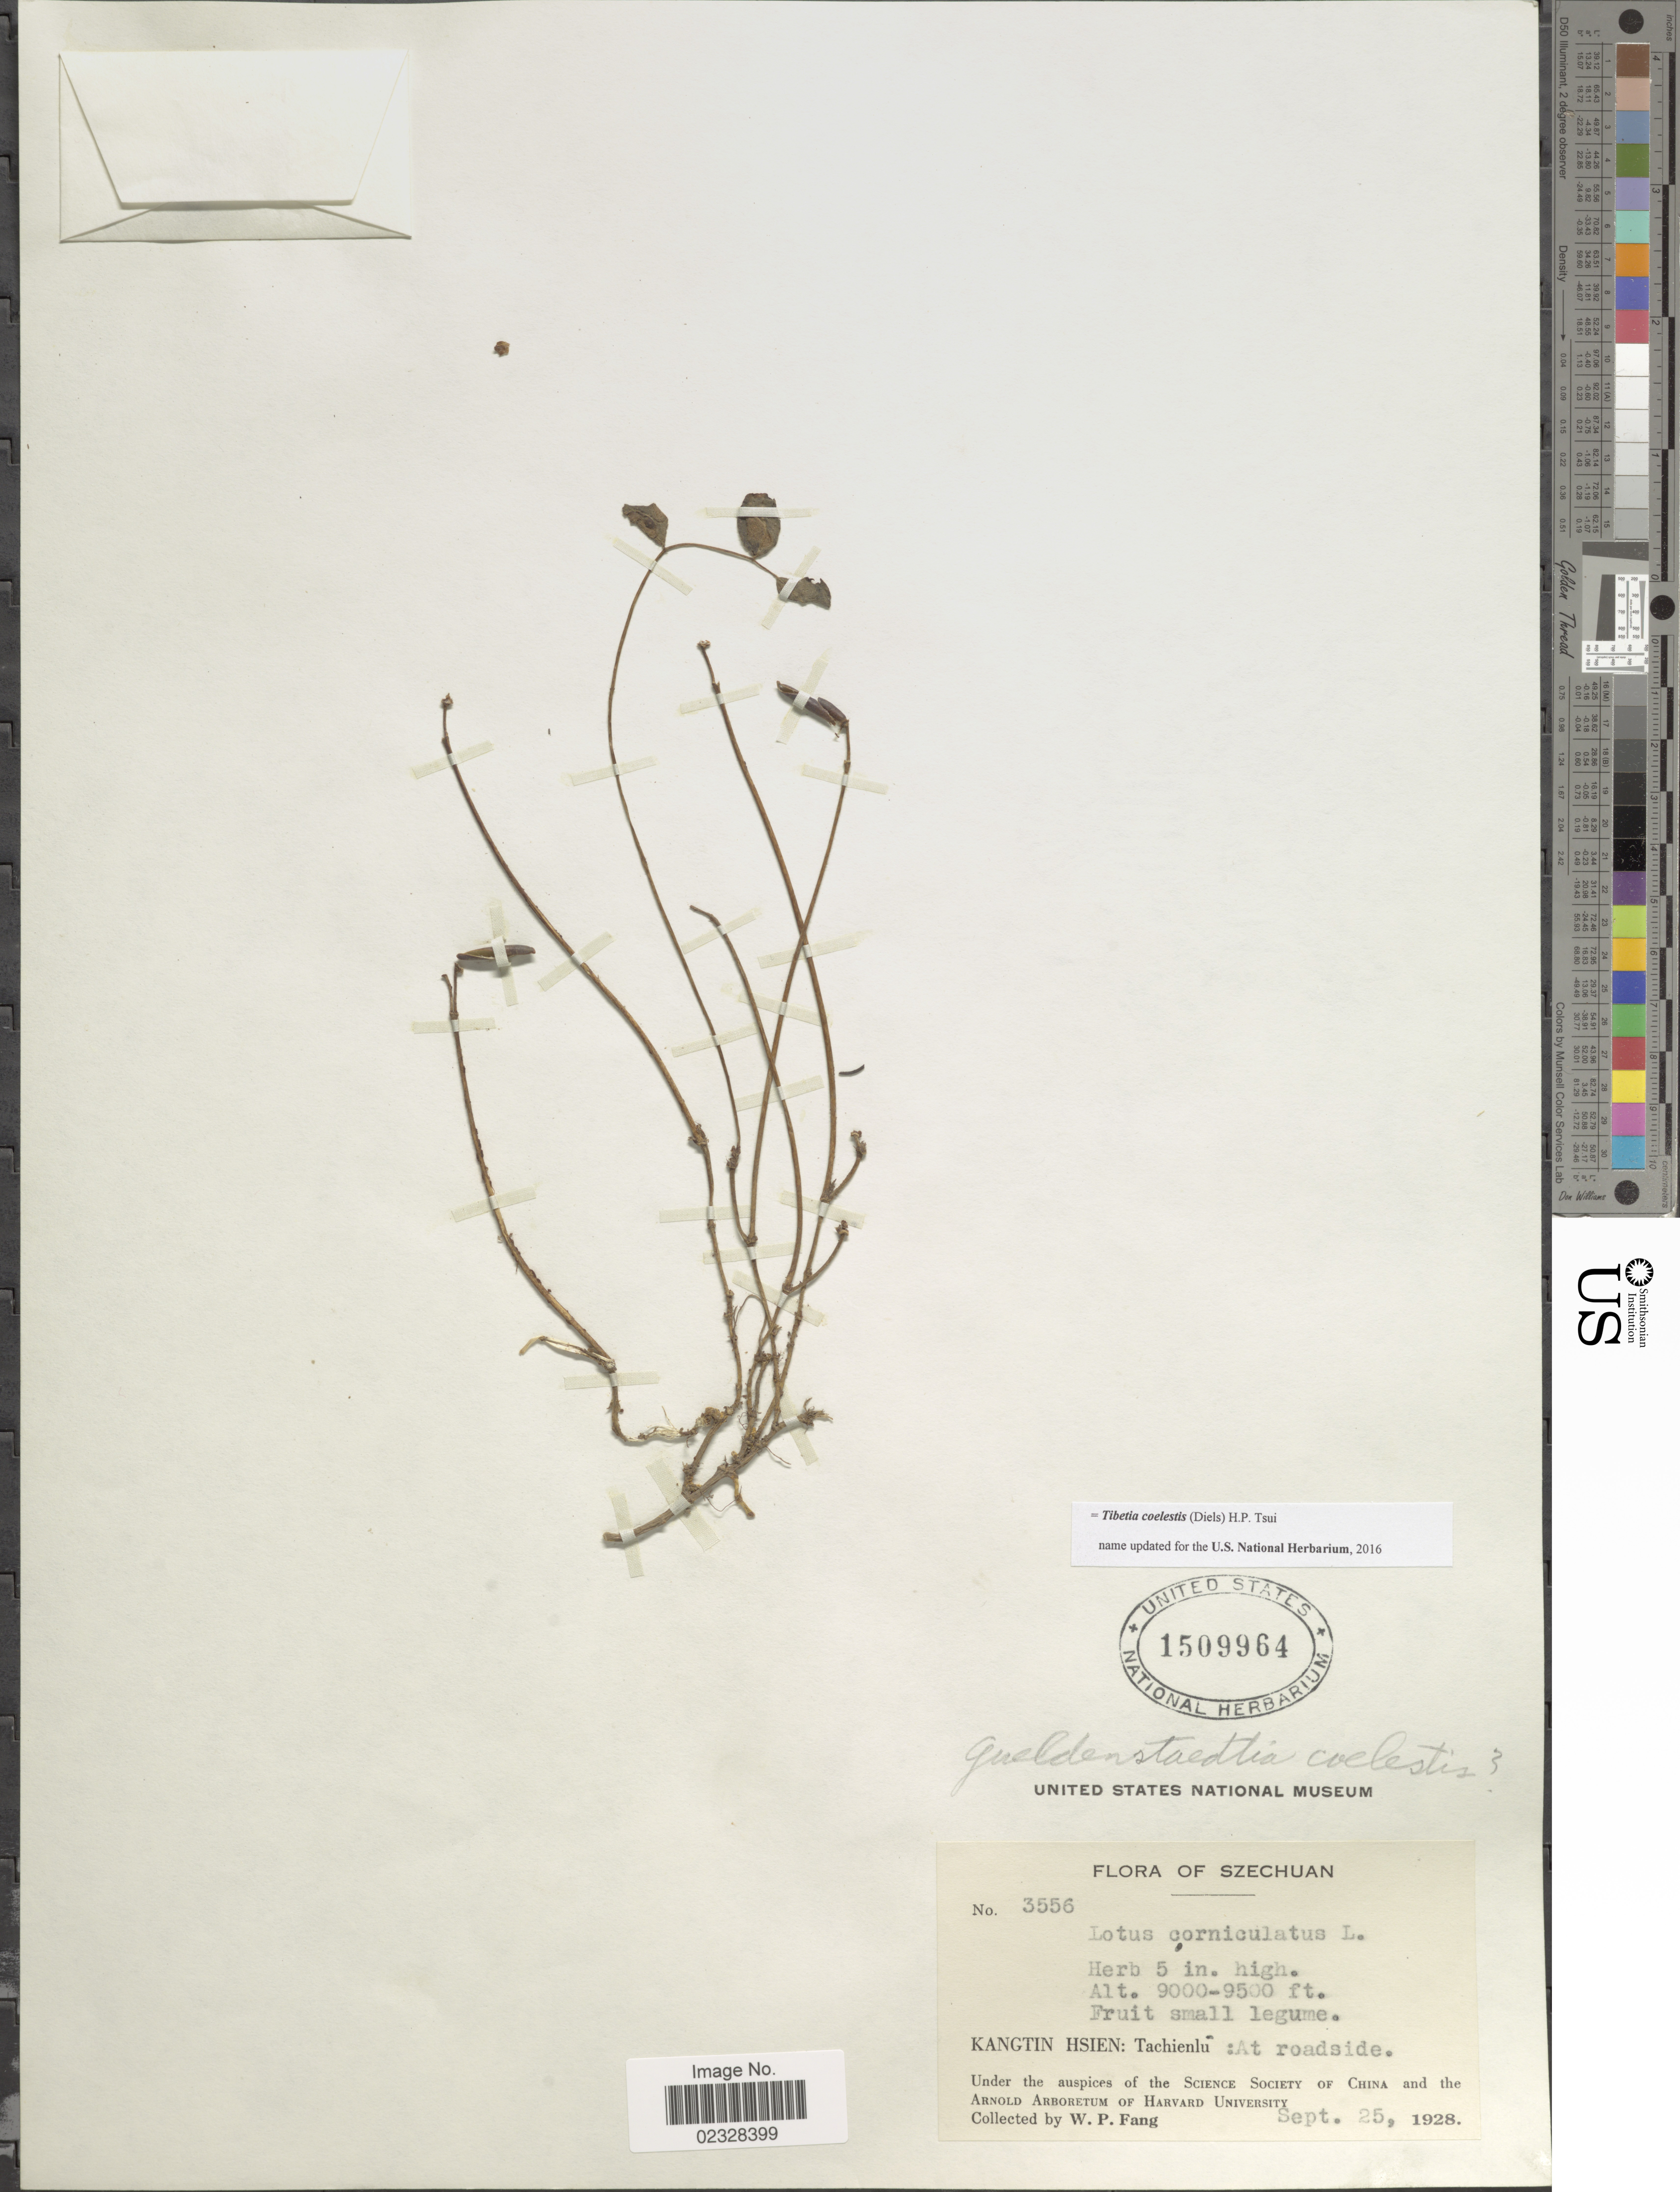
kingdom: Plantae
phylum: Tracheophyta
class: Magnoliopsida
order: Fabales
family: Fabaceae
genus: Tibetia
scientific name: Tibetia coelestis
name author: (Diels) H.B. Cui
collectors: W. P. Fang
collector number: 3556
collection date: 1928-09-25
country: China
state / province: Sichuan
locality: Szechuan, Kangtin Hsien: Tachienlu: at roadside.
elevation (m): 2743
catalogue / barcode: US 1509964